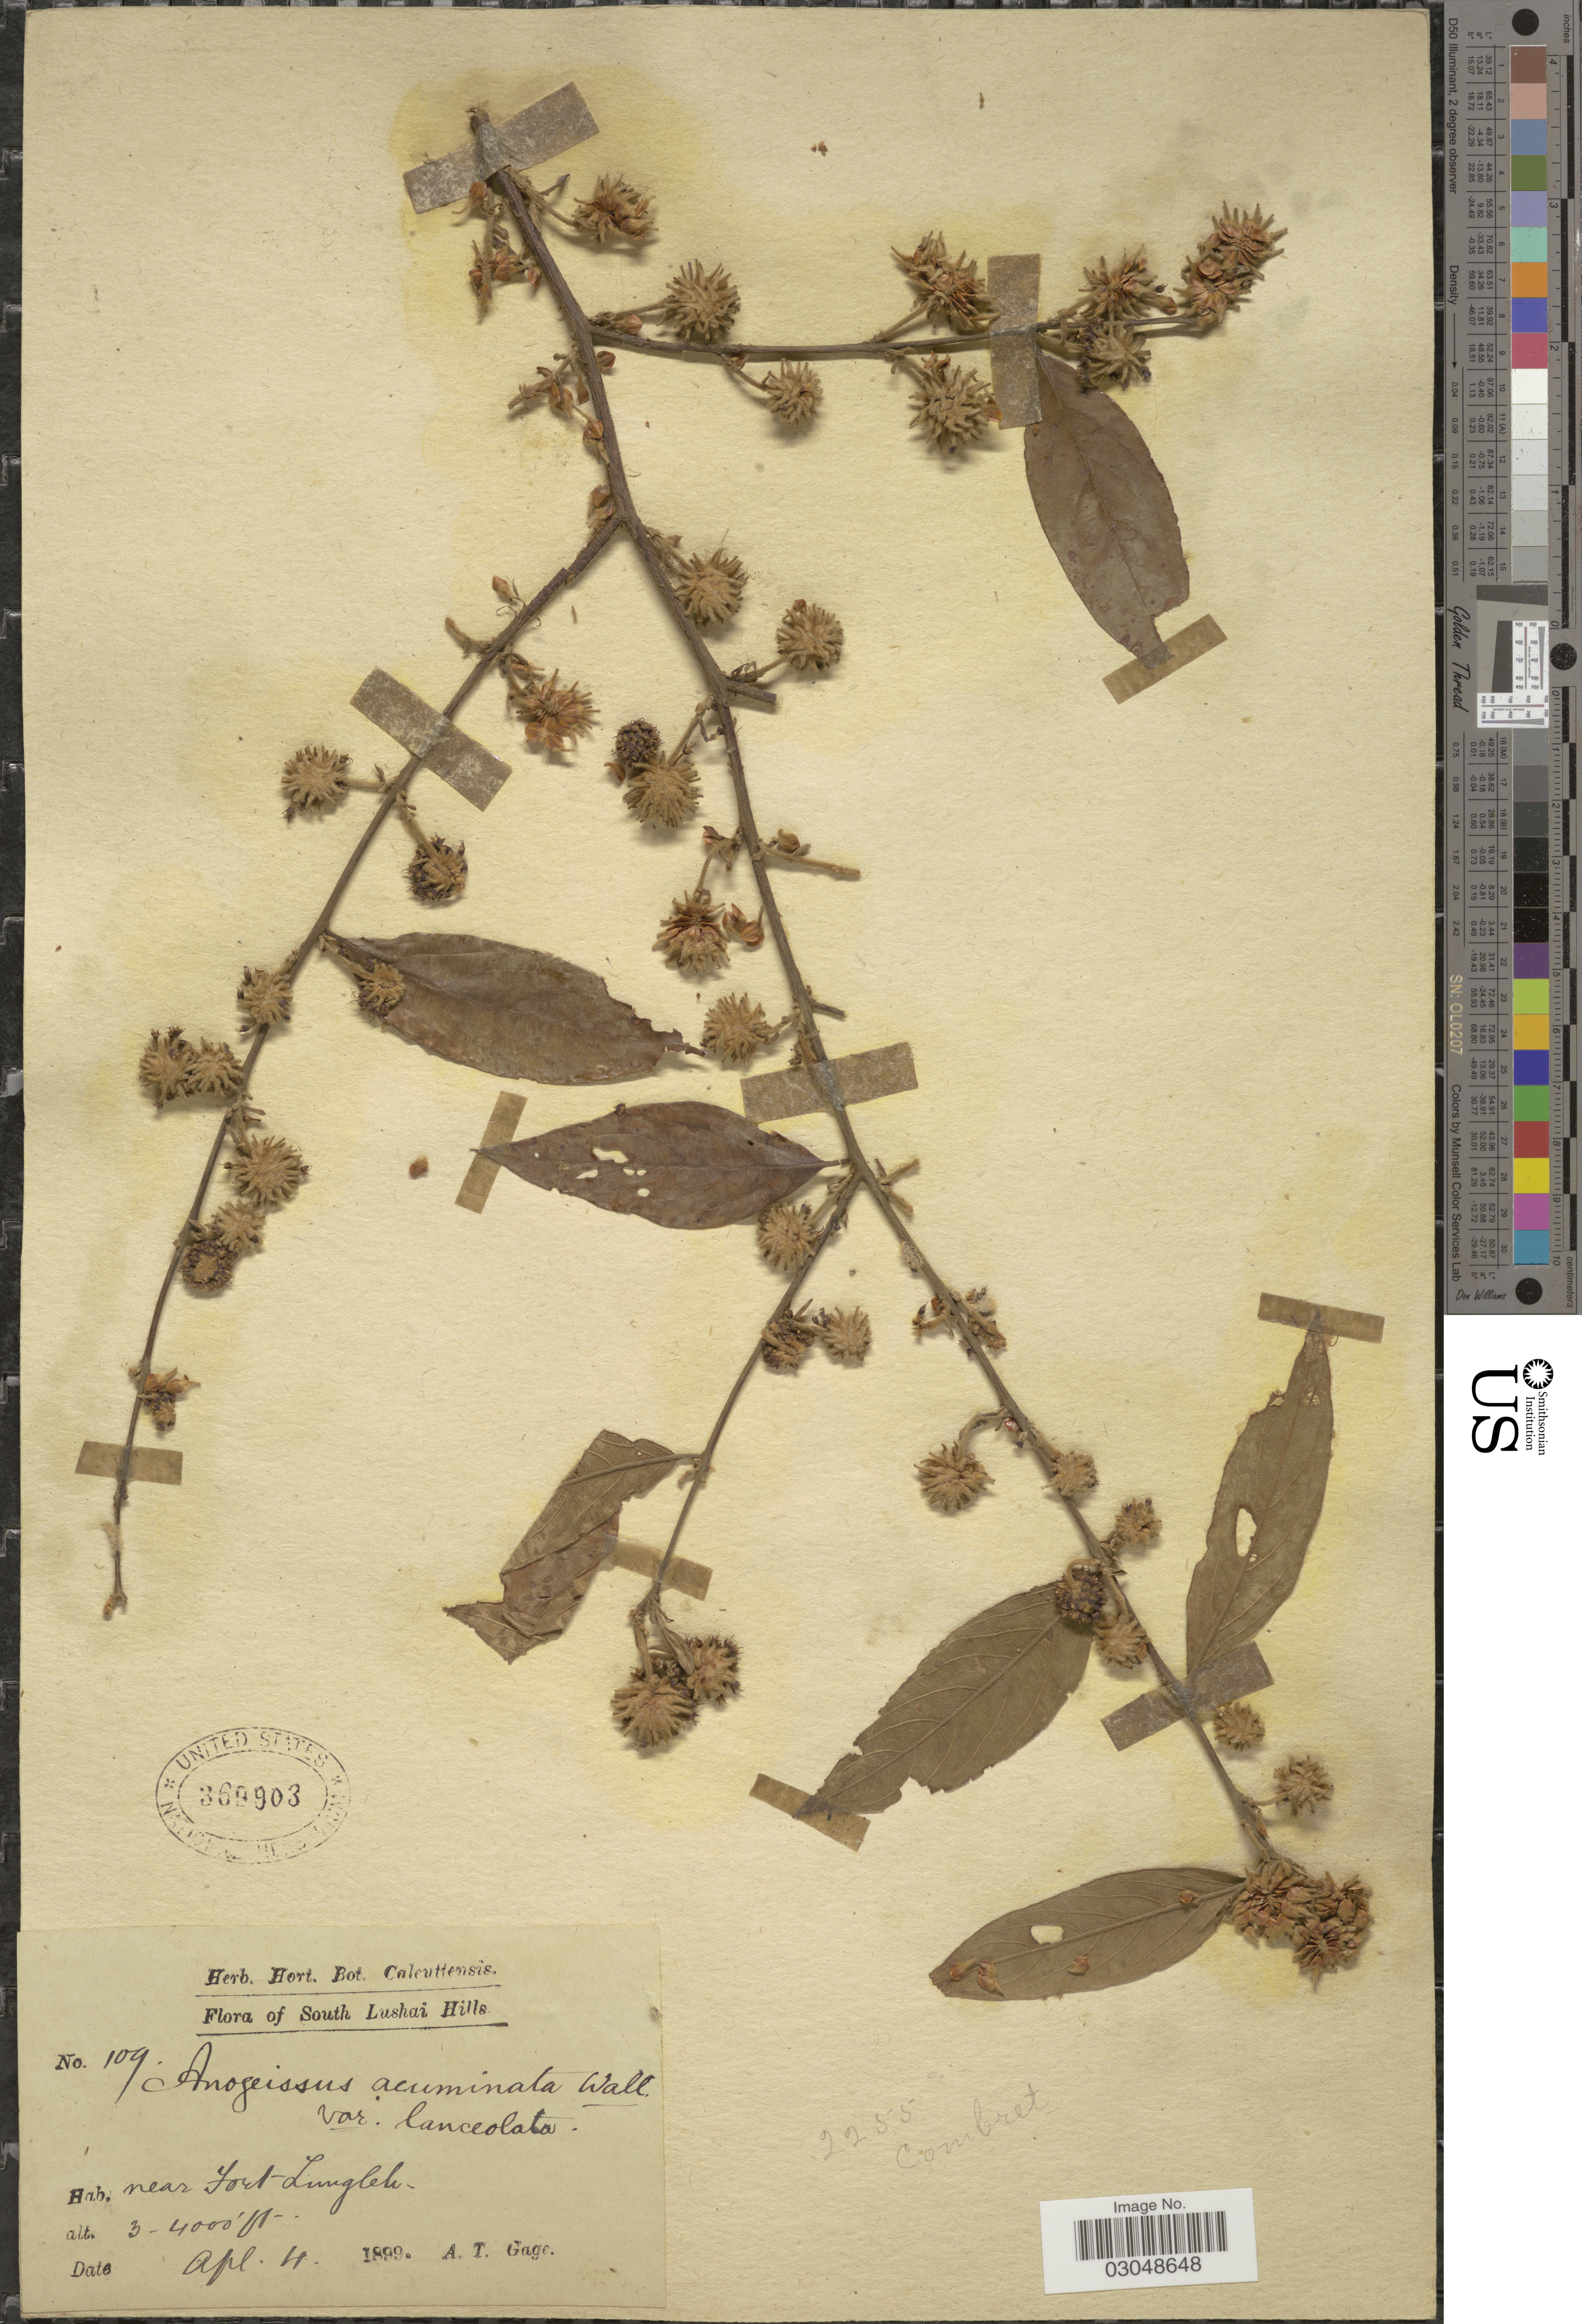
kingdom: Plantae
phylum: Tracheophyta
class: Magnoliopsida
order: Myrtales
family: Combretaceae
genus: Anogeissus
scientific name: Anogeissus acuminata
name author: Wall.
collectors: A. Gage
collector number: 109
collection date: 1899-04-04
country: India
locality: South Lushai Hills. Near Fort Lunglek.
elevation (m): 914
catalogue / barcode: US 369903